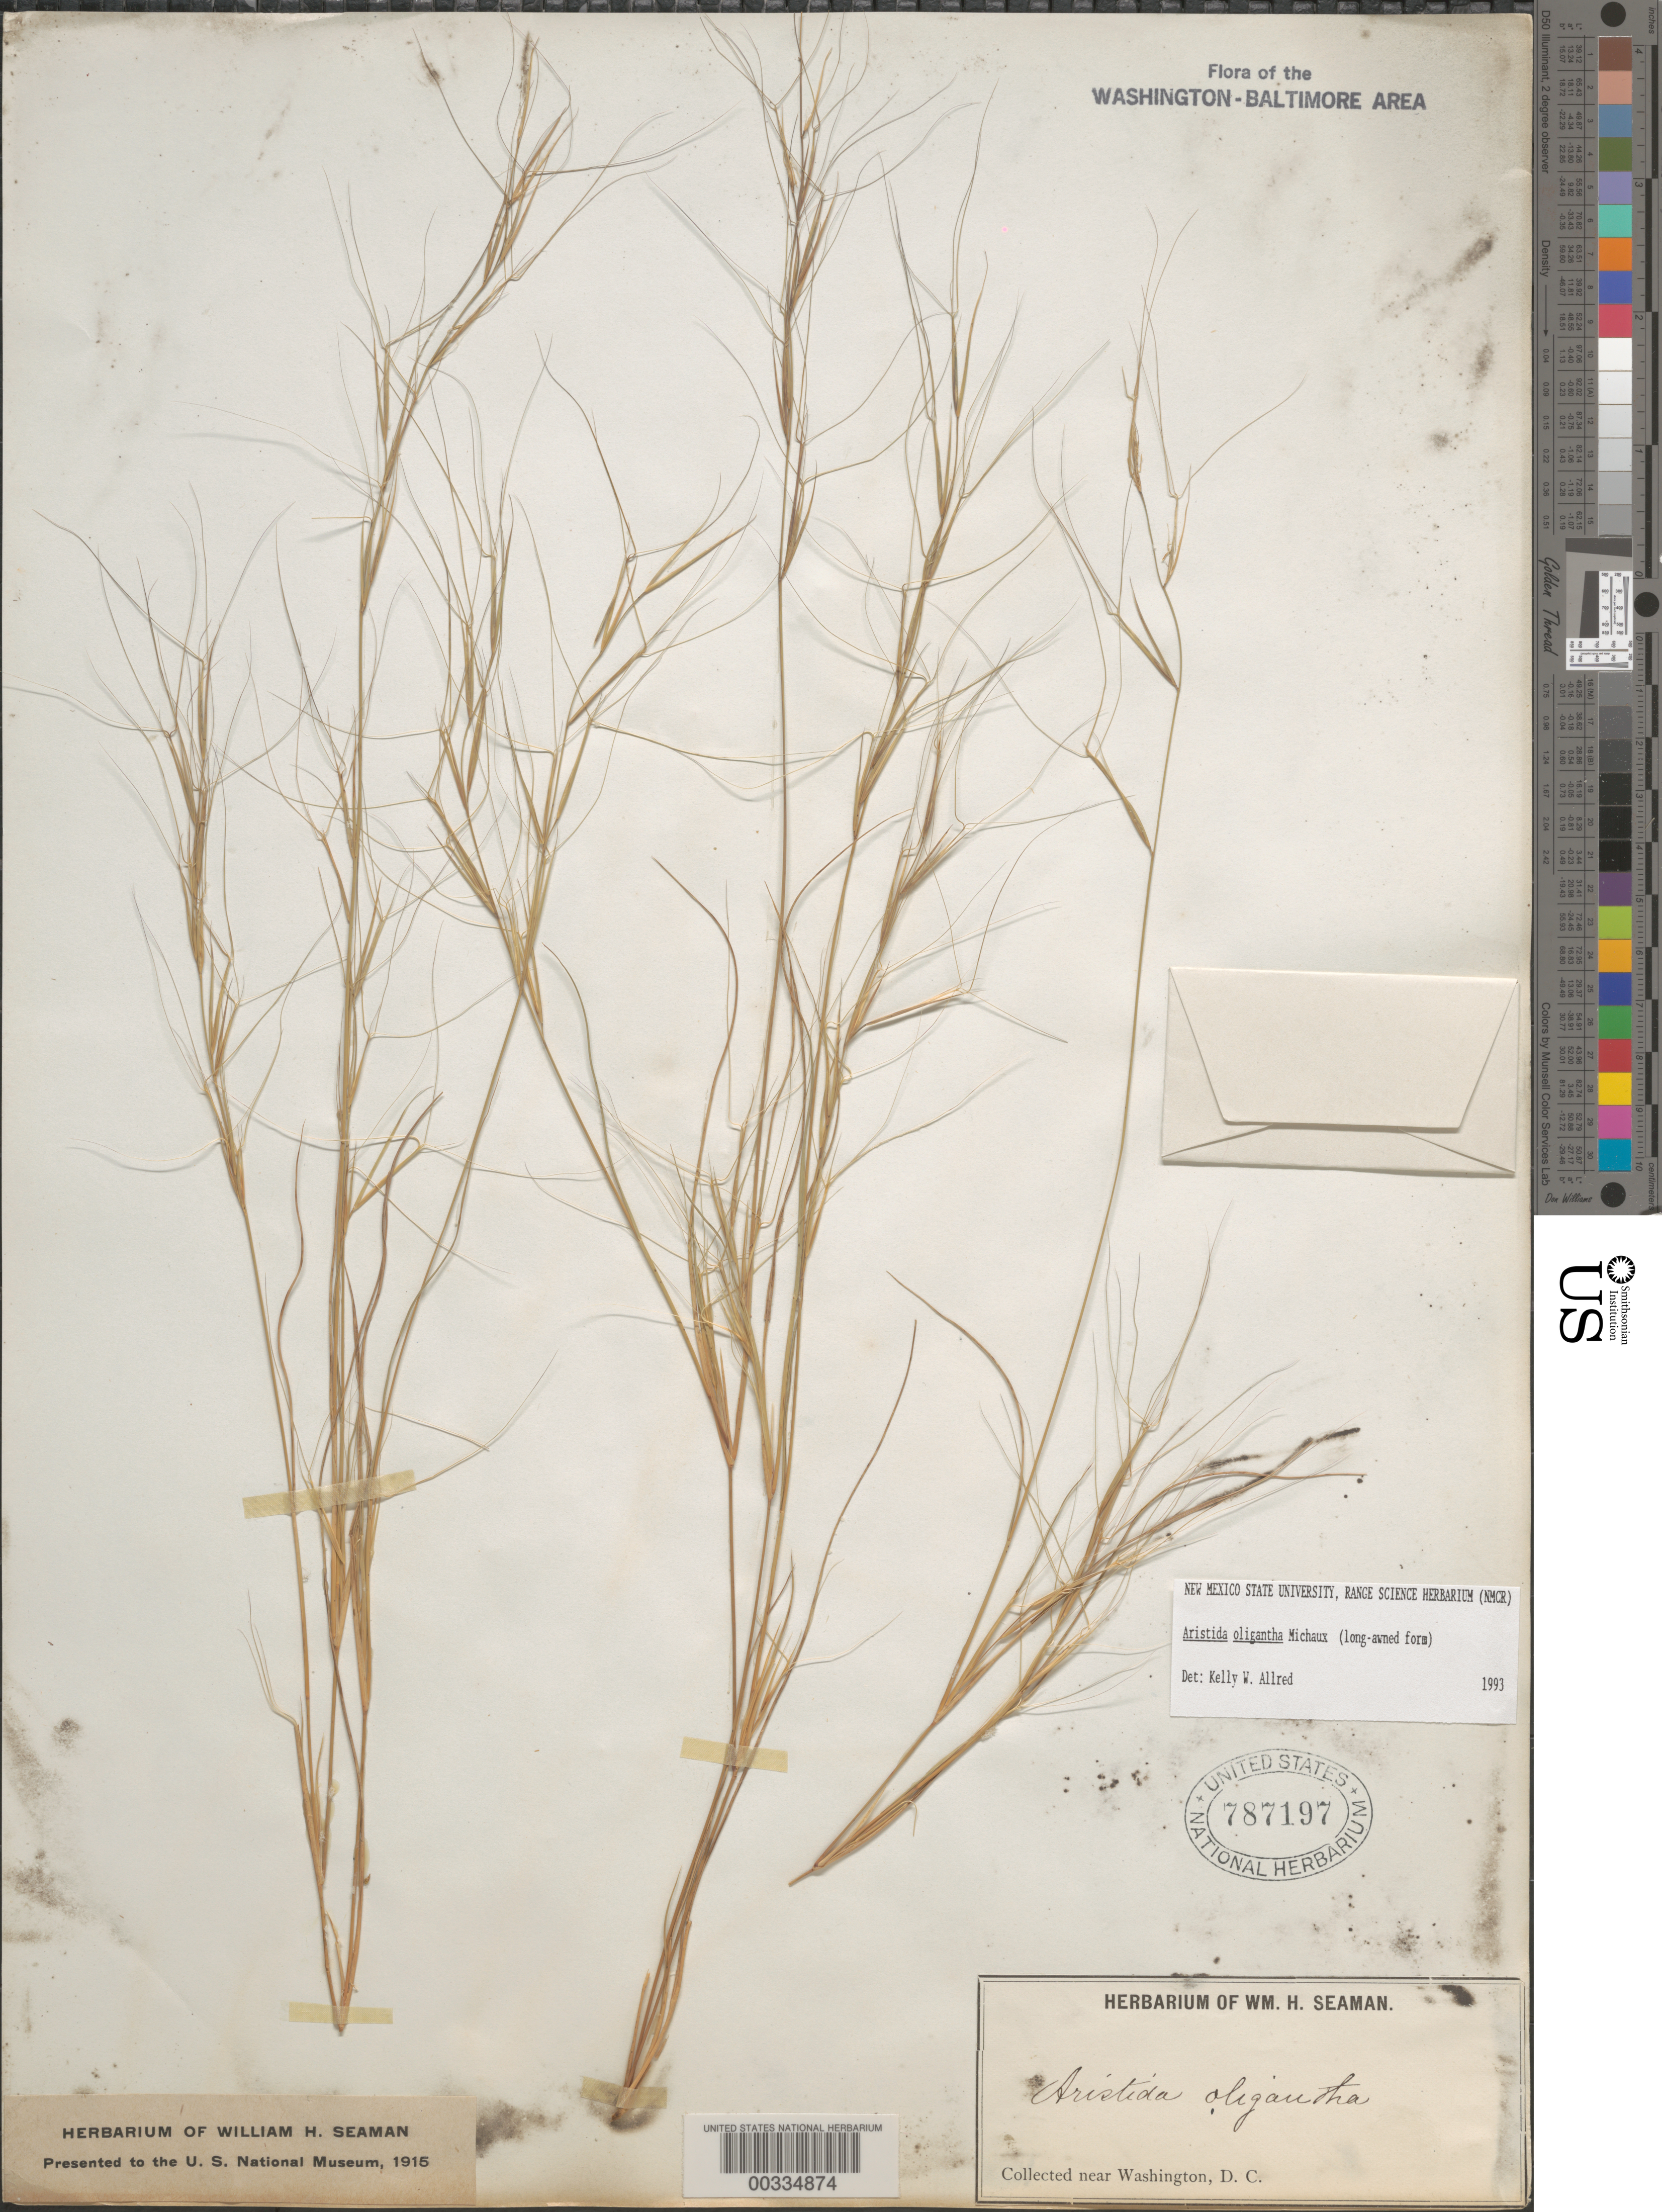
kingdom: Plantae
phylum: Tracheophyta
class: Liliopsida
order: Poales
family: Poaceae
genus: Aristida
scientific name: Aristida oligantha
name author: Michx.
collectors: W. Seaman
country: United States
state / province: District of Columbia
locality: Near Washington DC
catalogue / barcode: US 787197